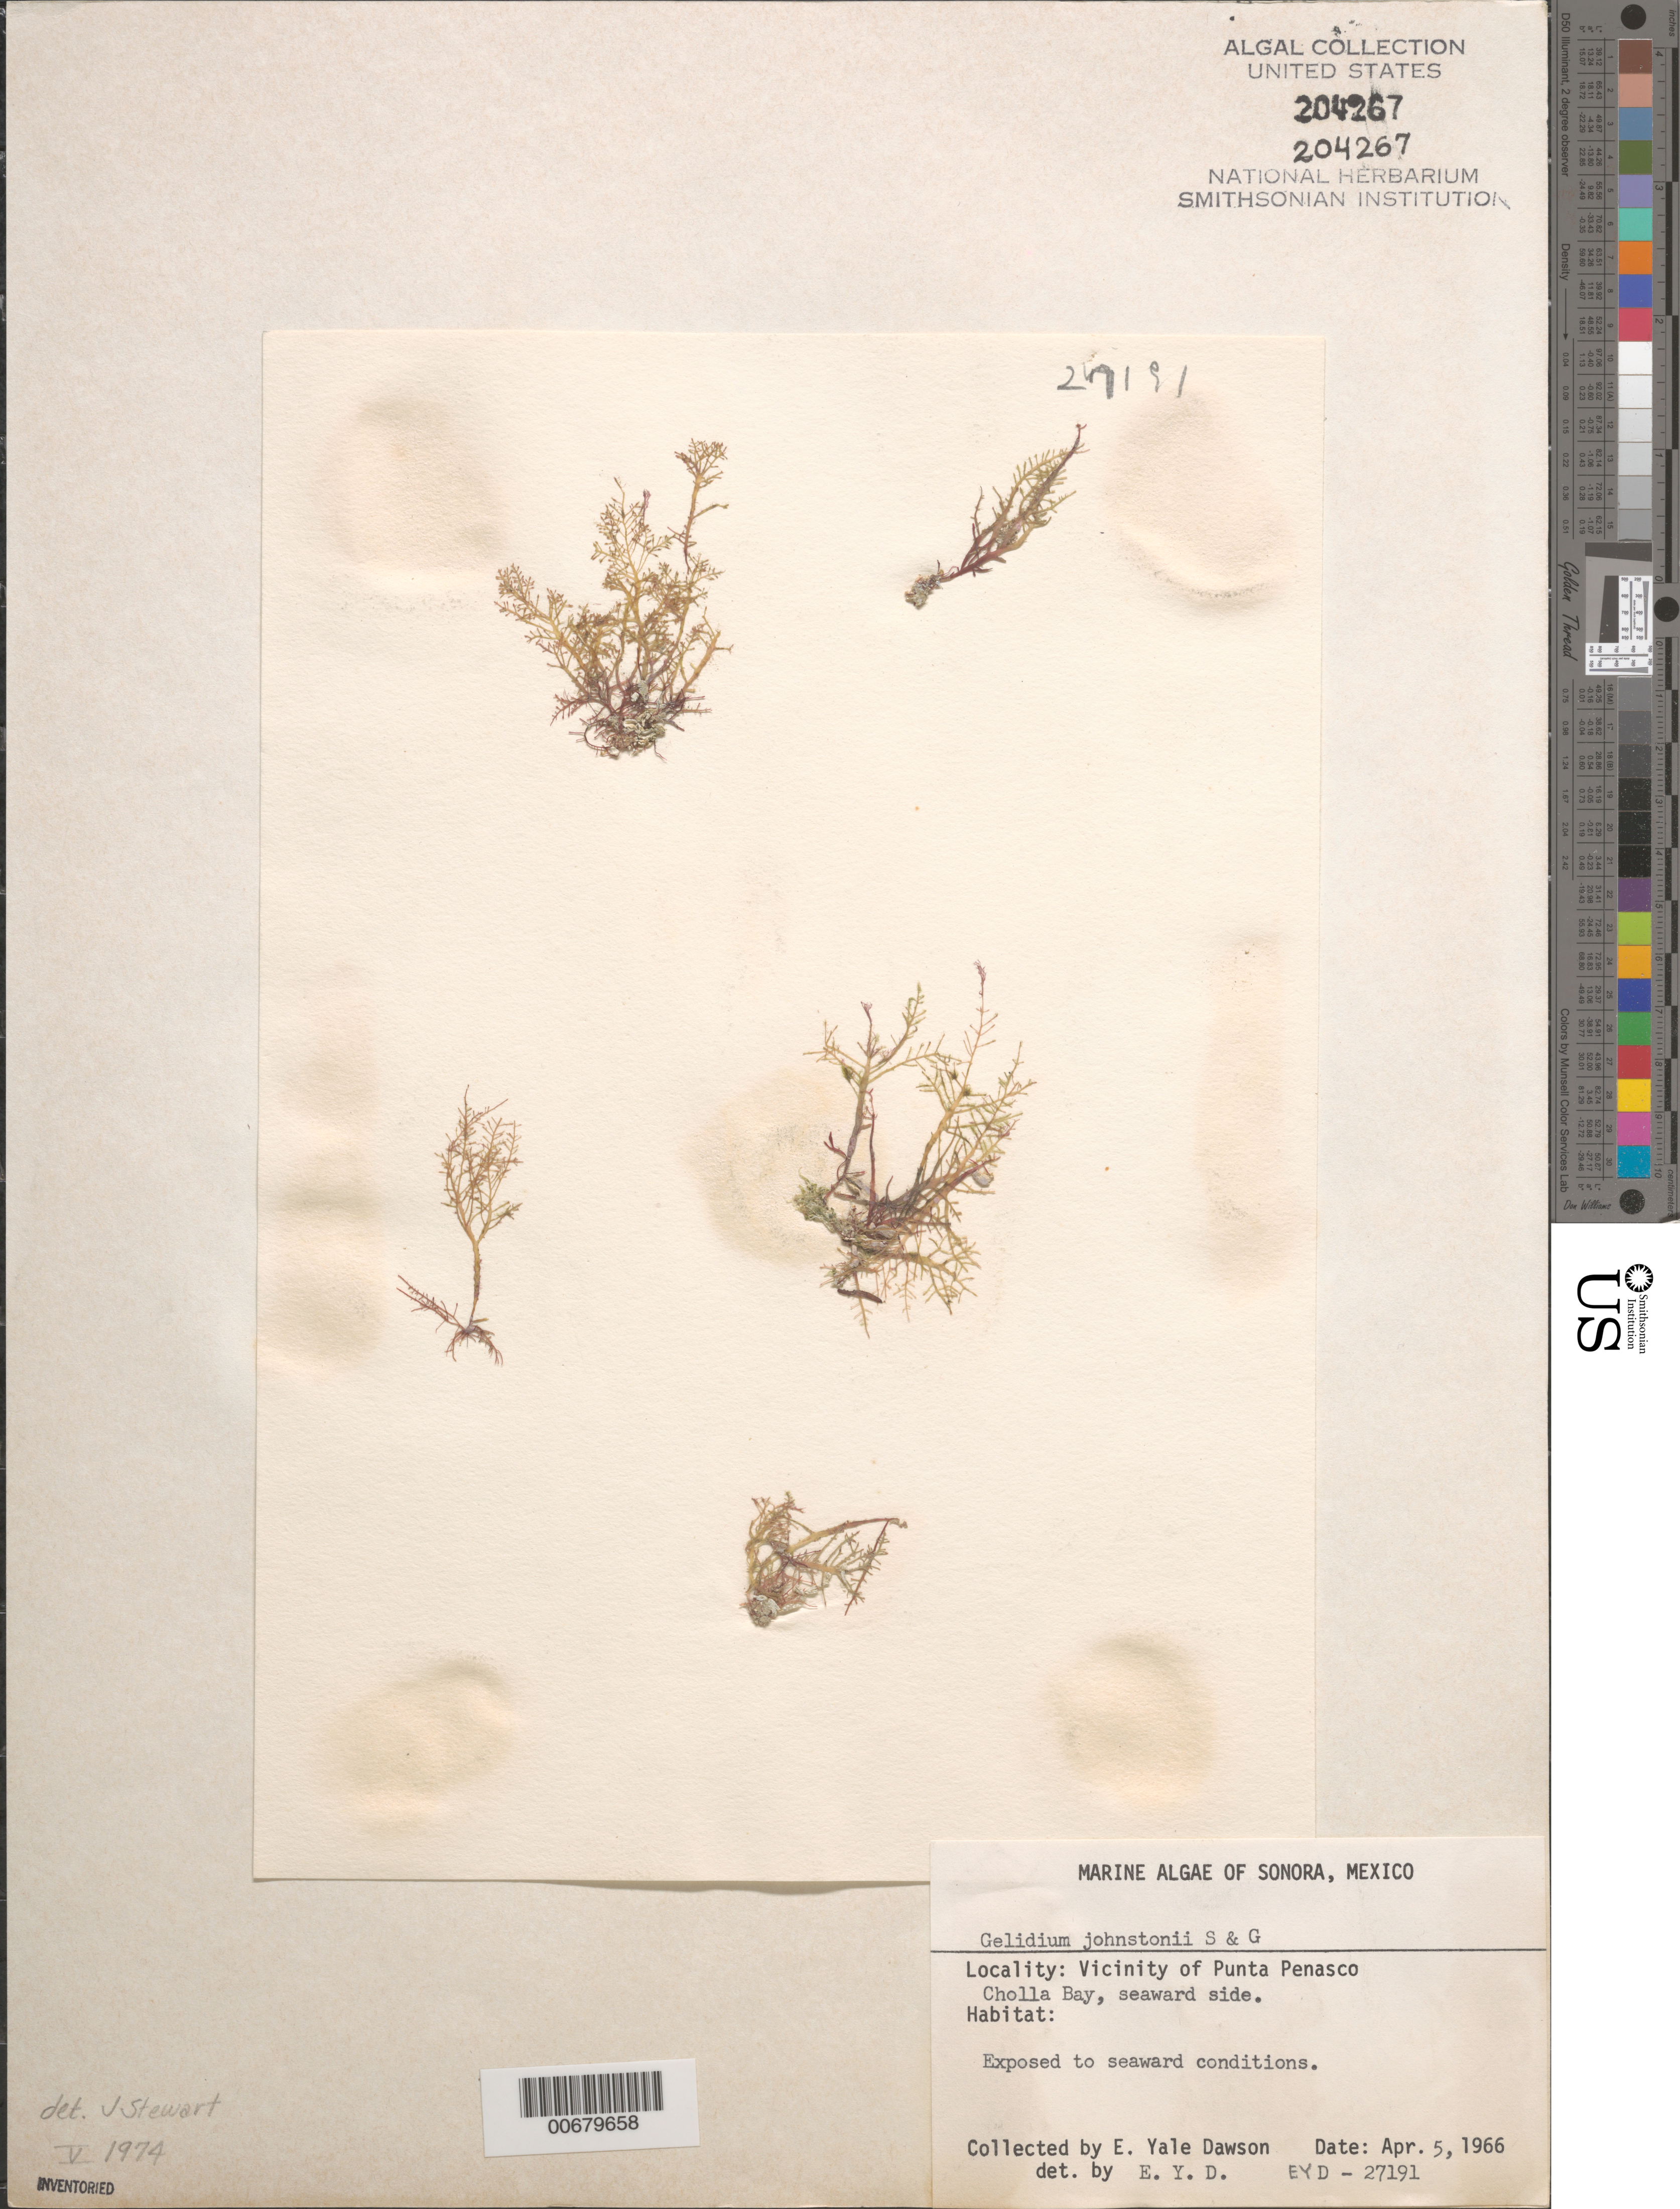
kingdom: Plantae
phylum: Rhodophyta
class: Florideophyceae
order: Gelidiales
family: Gelidiaceae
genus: Gelidium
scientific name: Gelidium johnstonii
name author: Setchell & N.L. Gardner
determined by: Dawson, E. Y.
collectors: E. Y. Dawson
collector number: EYD 27191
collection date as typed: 05 Apr 1966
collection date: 1966-04-05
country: Mexico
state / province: Sonora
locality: Cholla Bay, Punta Penasco area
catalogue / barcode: US 204267